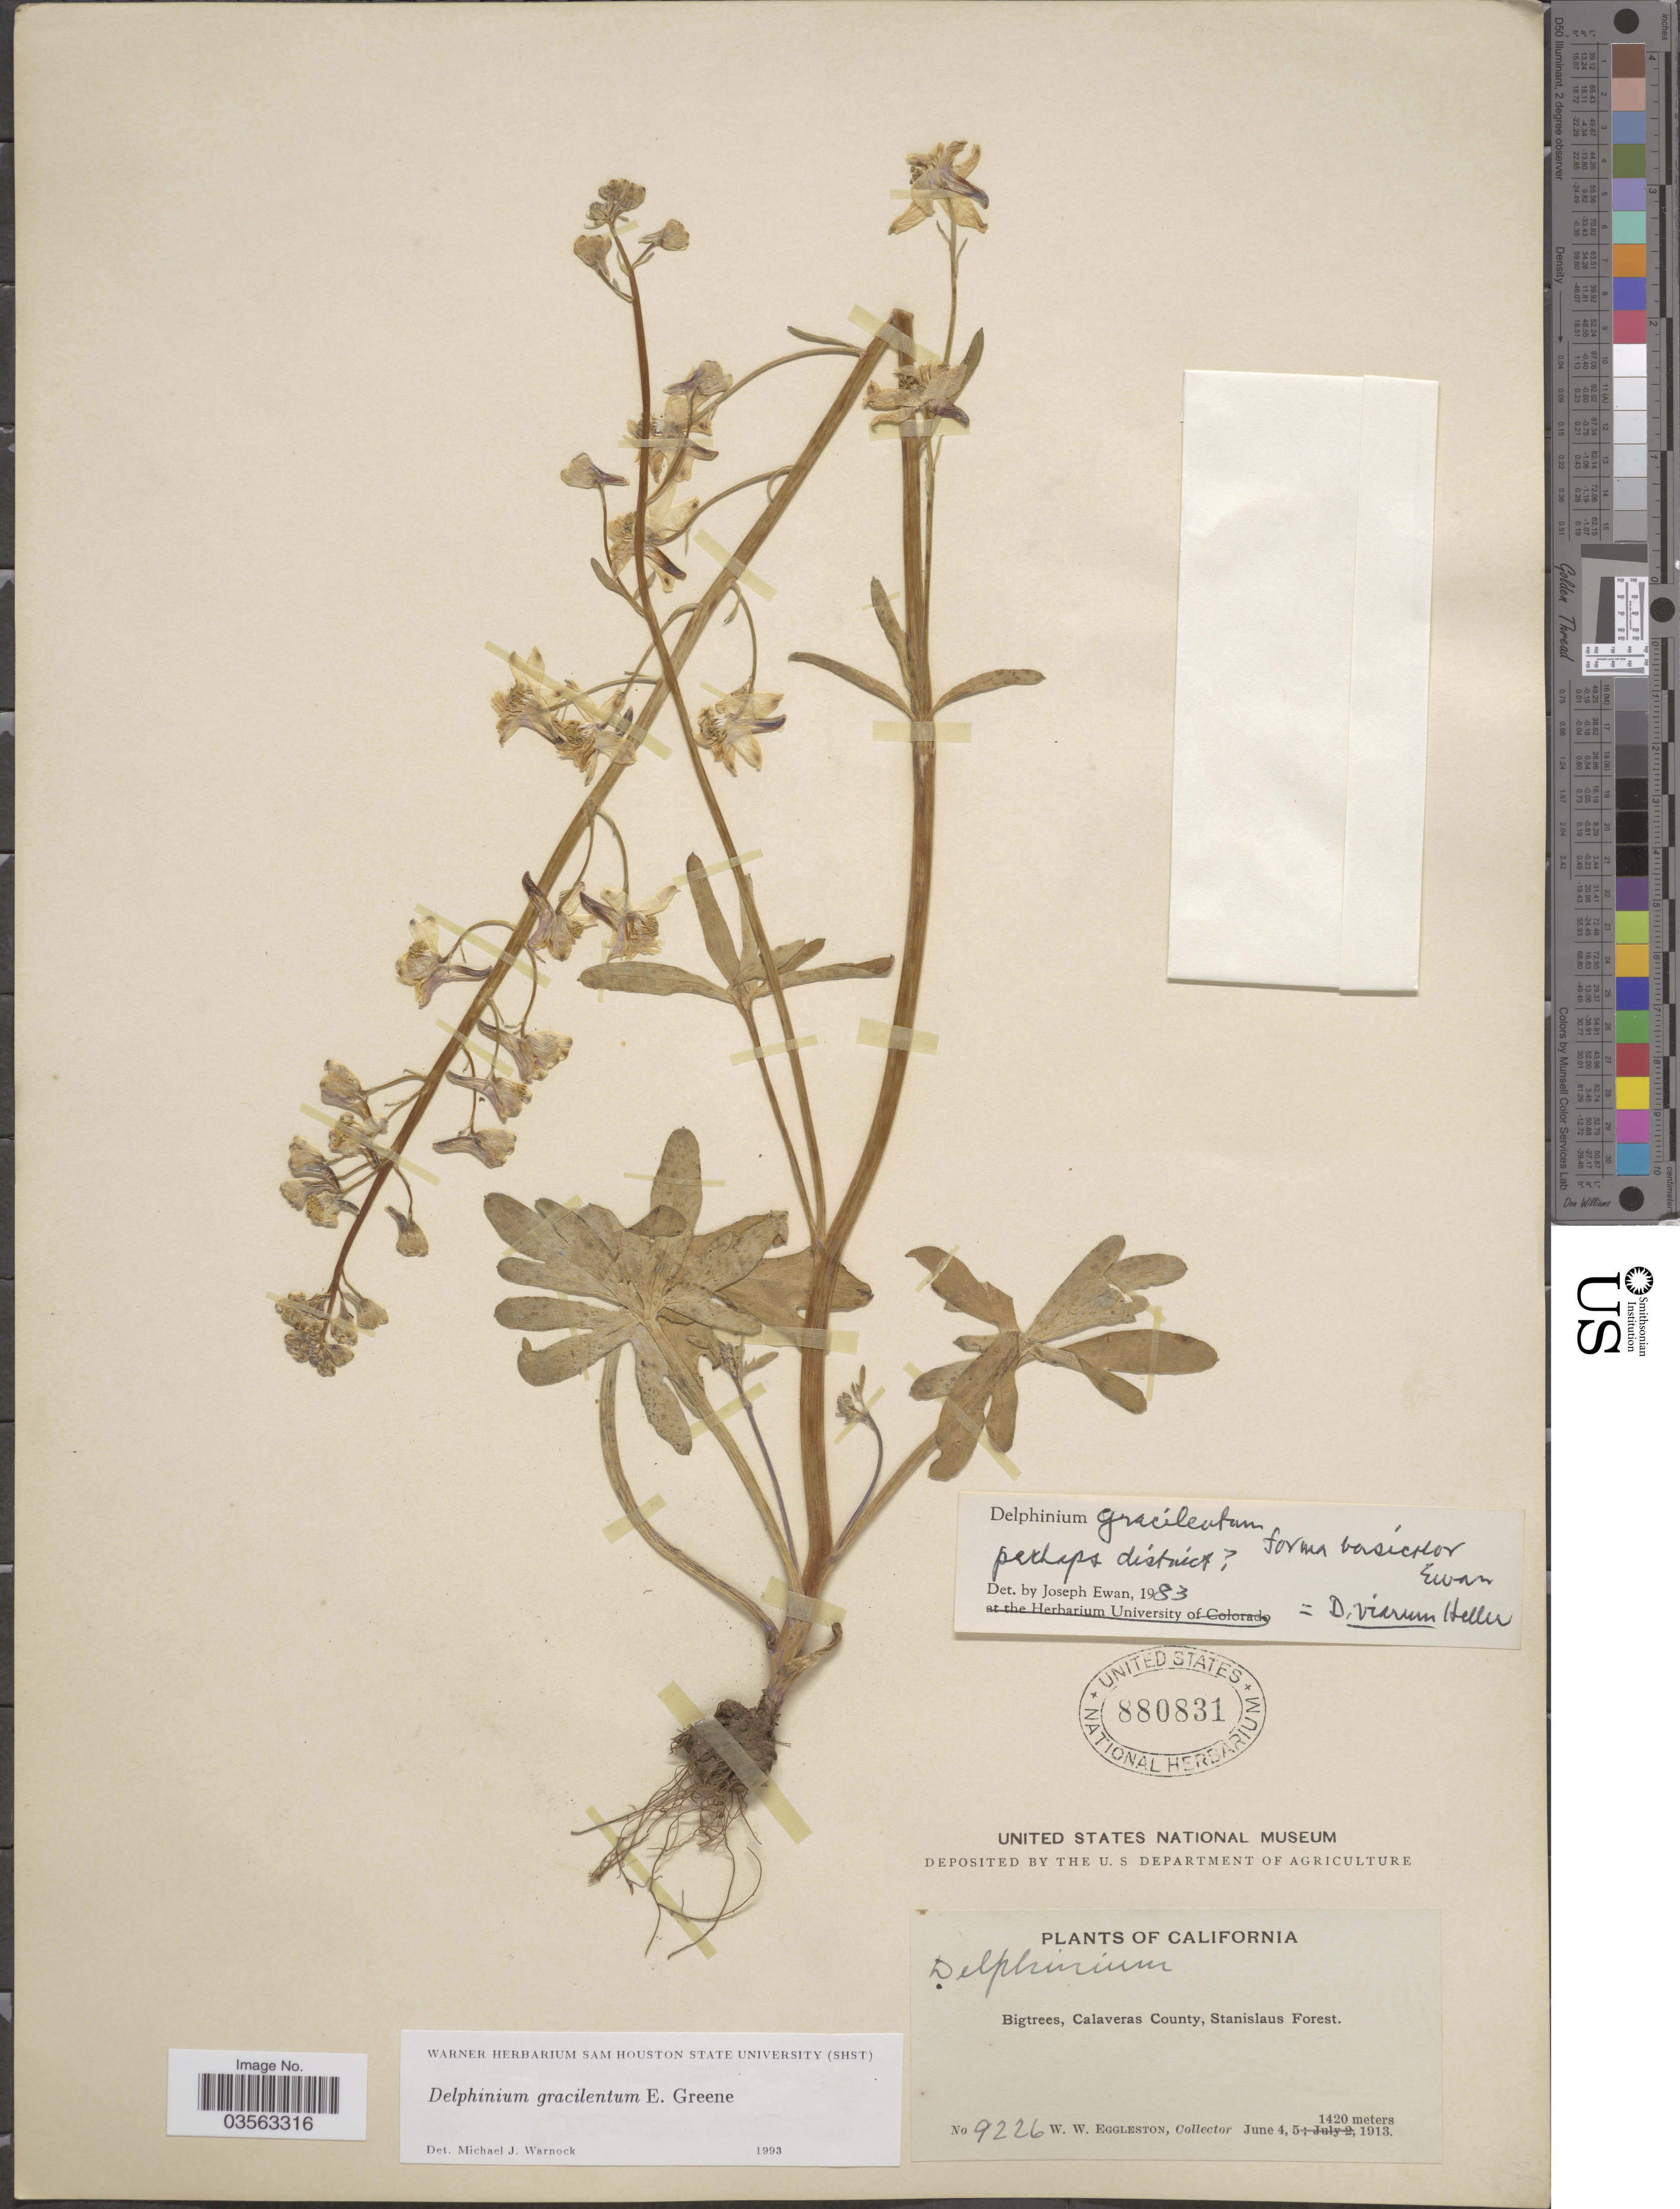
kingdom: Plantae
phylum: Tracheophyta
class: Magnoliopsida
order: Ranunculales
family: Ranunculaceae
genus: Delphinium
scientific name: Delphinium gracilentum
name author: Greene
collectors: W. W. Eggleston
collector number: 9226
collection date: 1913-06-04/1913-06-05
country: United States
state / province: California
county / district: Calaveras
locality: Bigtrees, Calaveras County, Stanislaus Forest.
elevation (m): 1420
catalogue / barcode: US 880831